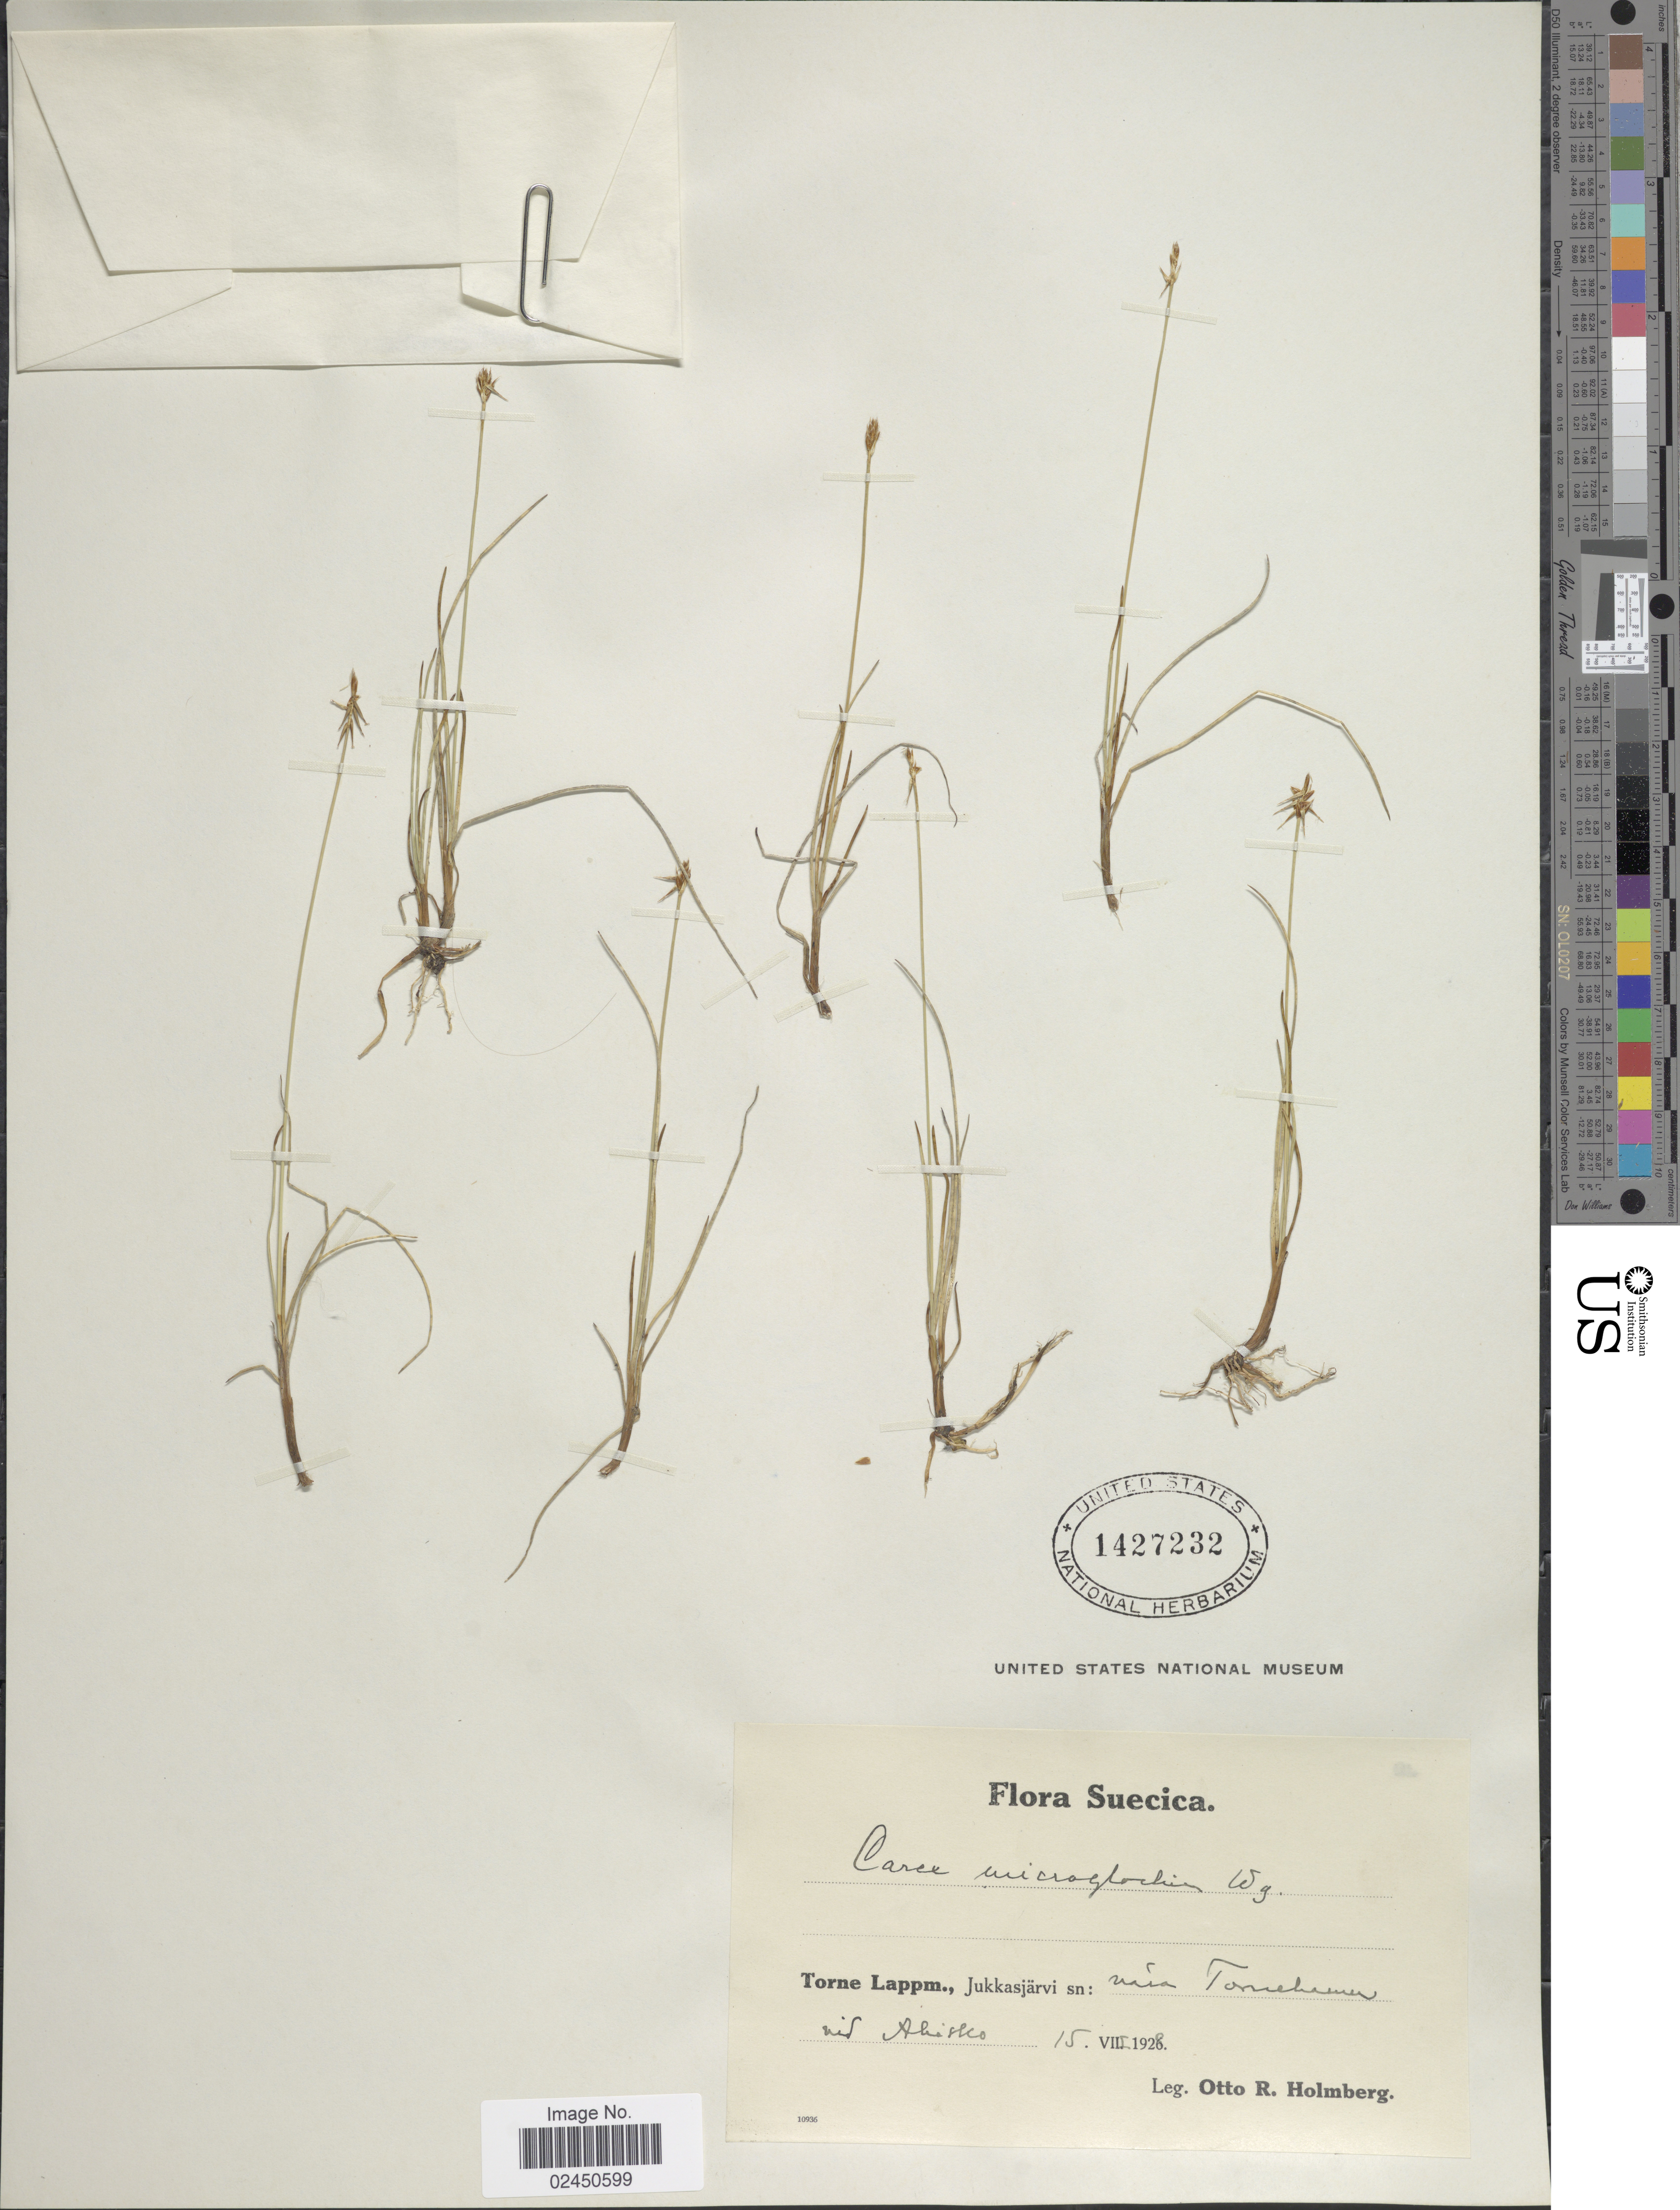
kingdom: Plantae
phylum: Tracheophyta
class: Liliopsida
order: Poales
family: Cyperaceae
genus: Carex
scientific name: Carex microglochin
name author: Wahlenb.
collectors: O. Holmberg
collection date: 1928-08-15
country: Sweden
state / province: Norrbotten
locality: Torne Lappm., Jukkasjarvi sn: nara Tornekamen nid Abisko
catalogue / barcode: US 1427232